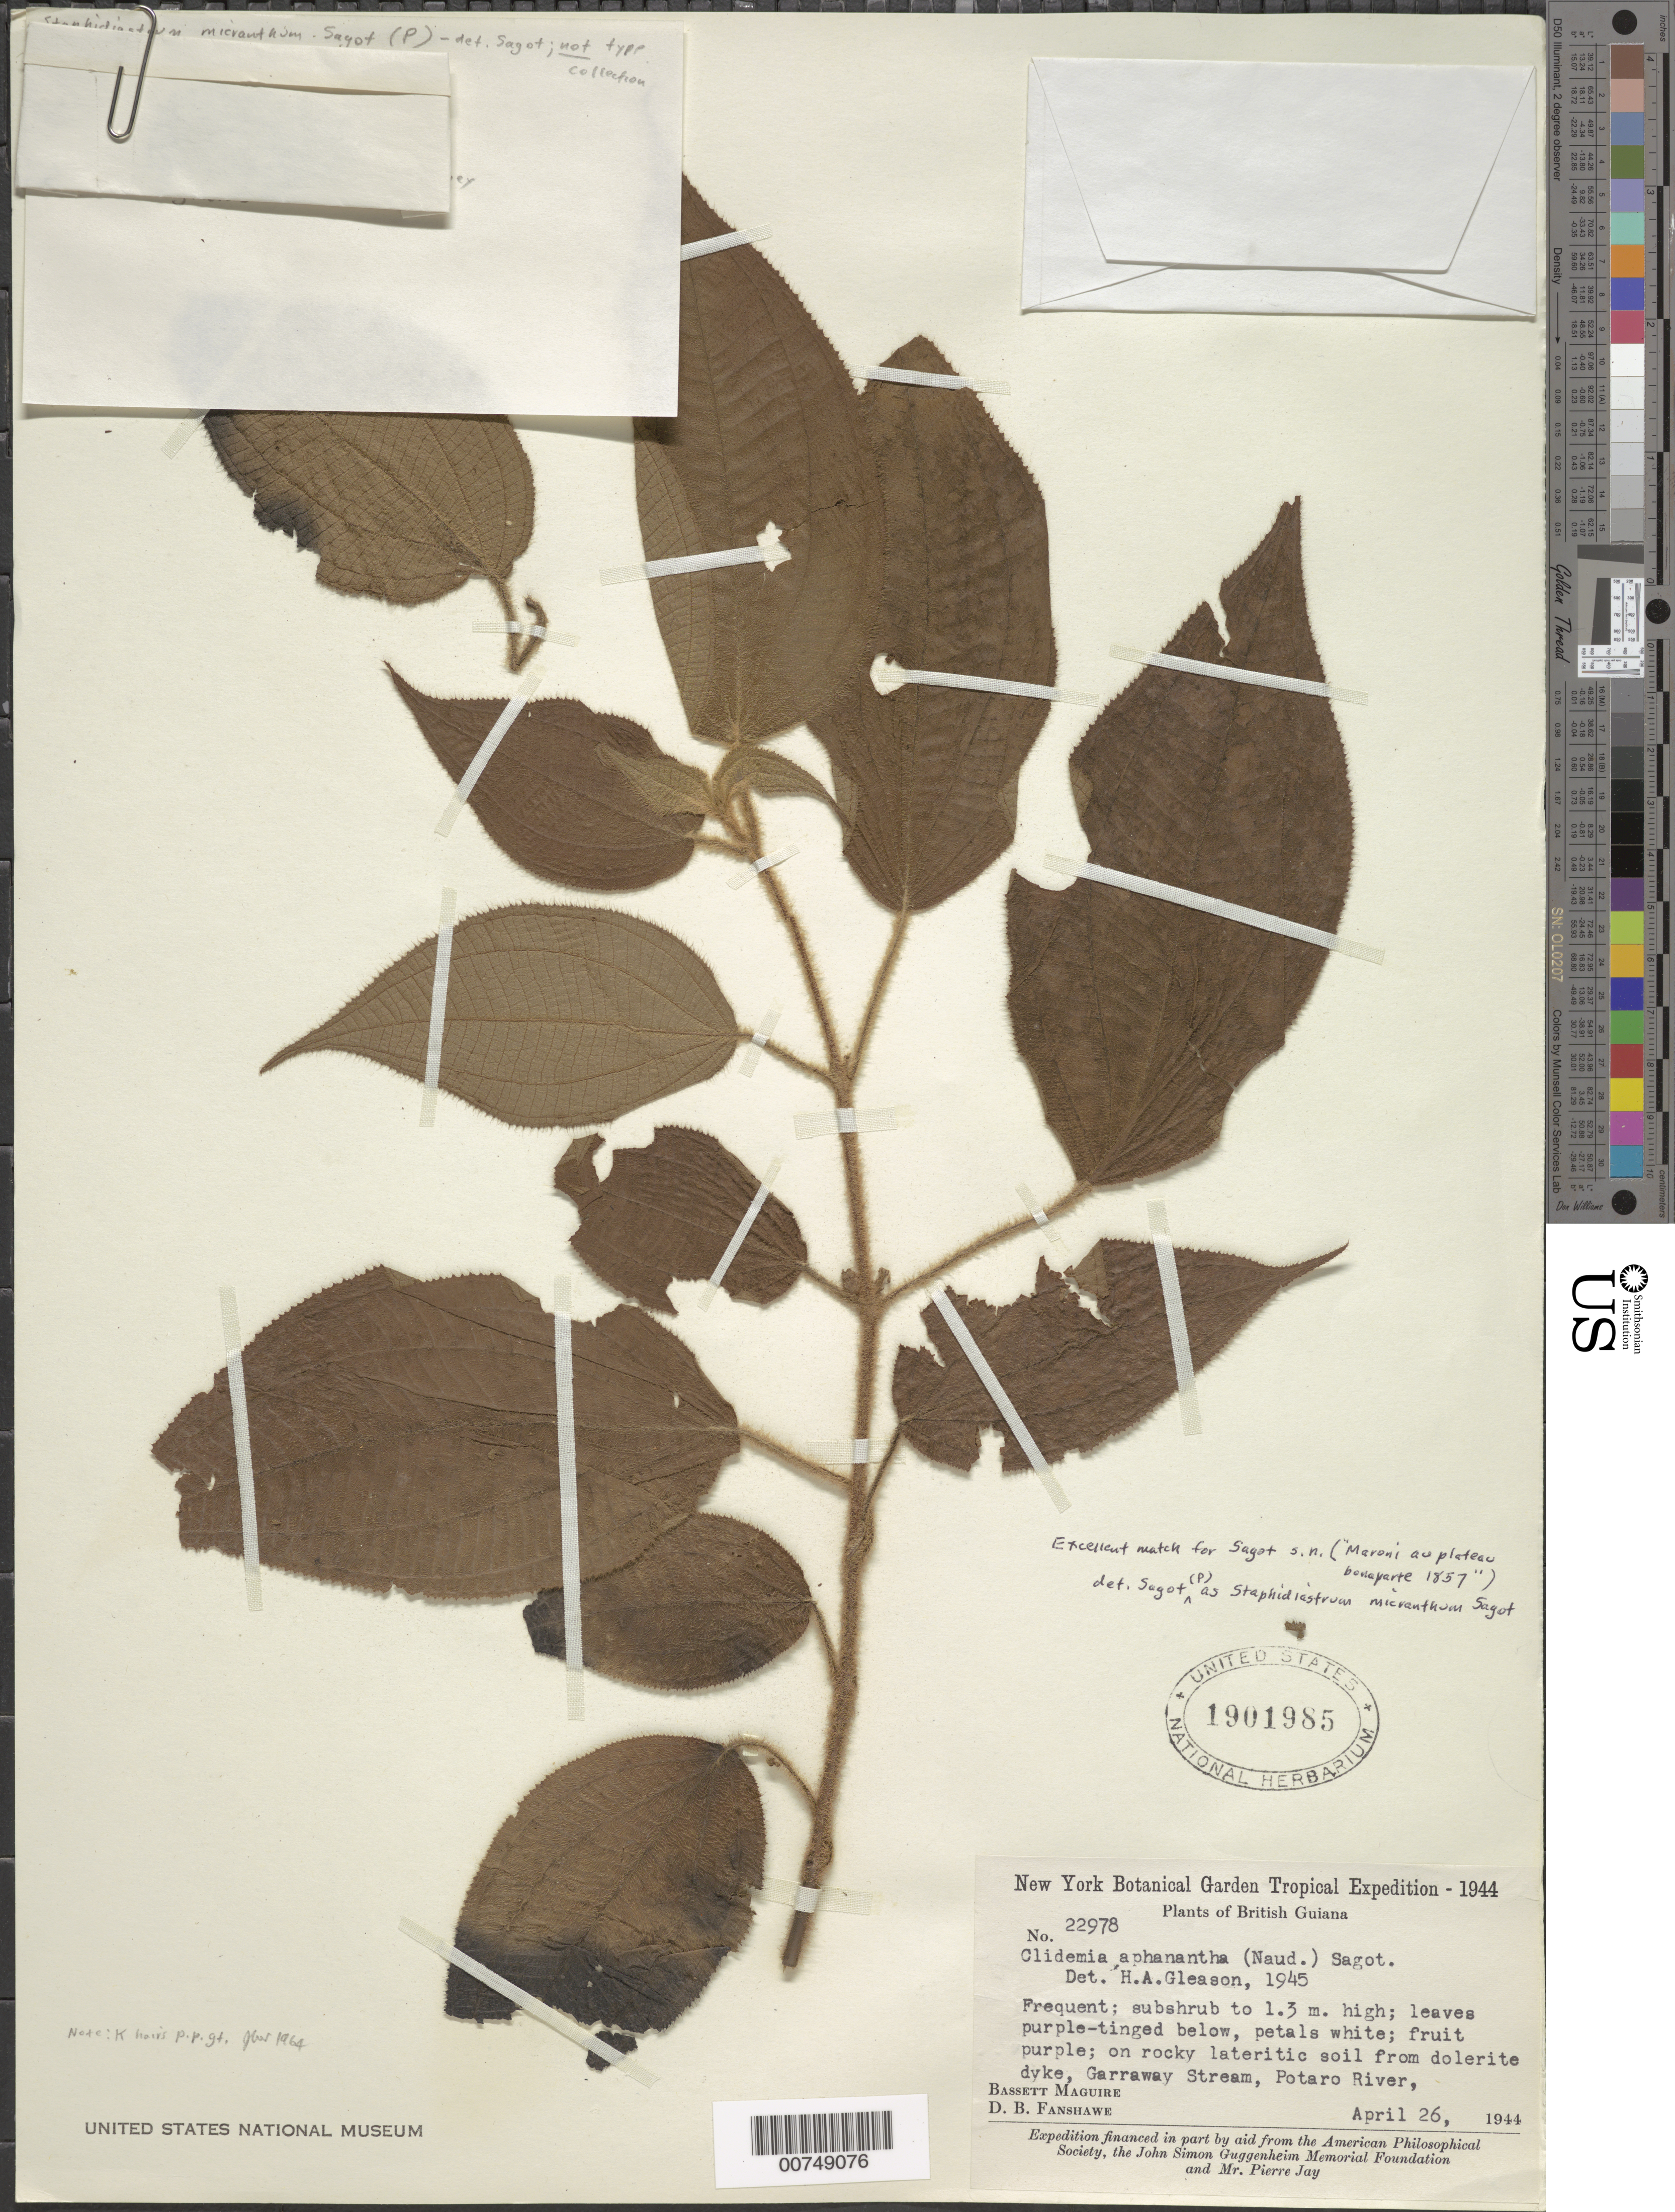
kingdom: Plantae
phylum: Tracheophyta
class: Magnoliopsida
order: Myrtales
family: Melastomataceae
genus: Clidemia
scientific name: Clidemia aphanantha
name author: (Naudin) Sagot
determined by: Gleason, H. A.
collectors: B. Maguire & D. B. Fanshawe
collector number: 22978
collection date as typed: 26-Apr-44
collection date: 1944-04-26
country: Guyana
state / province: Potaro-Siparuni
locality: Garraway Stream, Potaro River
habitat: Rocky lateritic soil from dolerite dyke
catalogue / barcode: US 1901985